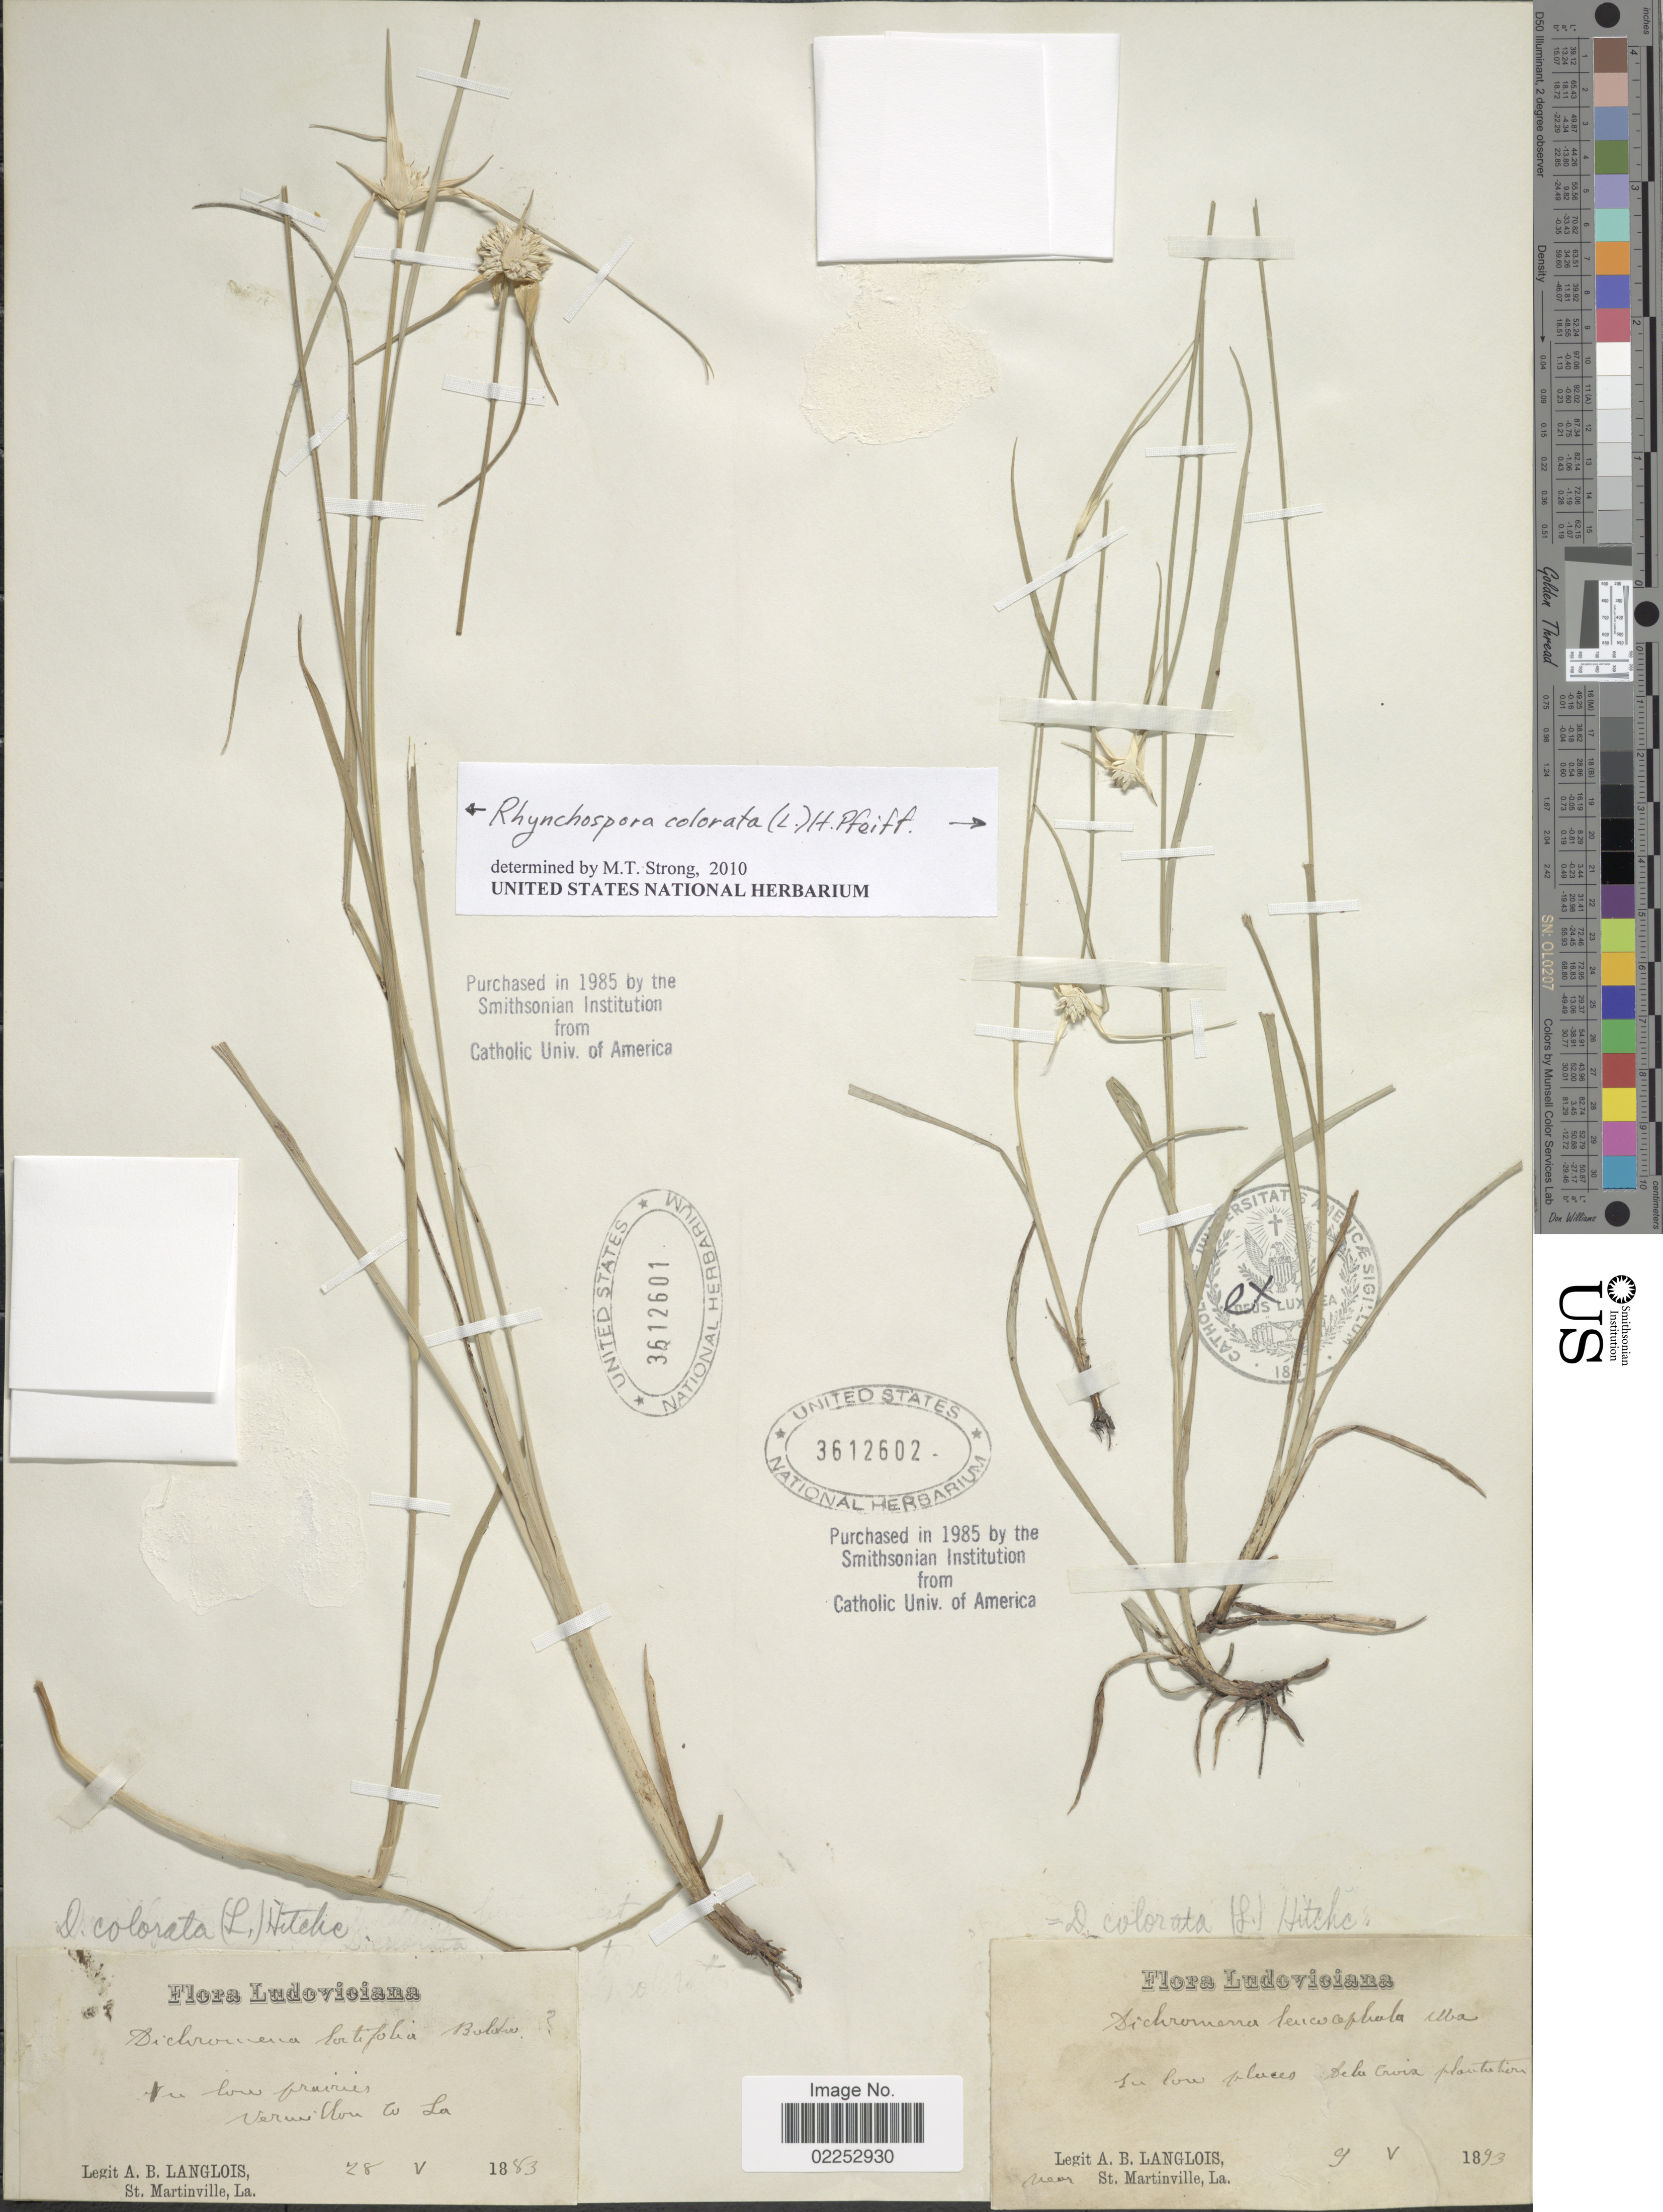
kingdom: Plantae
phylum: Tracheophyta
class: Liliopsida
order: Poales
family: Cyperaceae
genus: Rhynchospora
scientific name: Rhynchospora colorata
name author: (L.) H. Pfeiff.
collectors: A. Langlois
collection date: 1893-05-09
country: United States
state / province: Louisiana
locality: Dela Croix plantation. near St. Martinville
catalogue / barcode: US 3612602